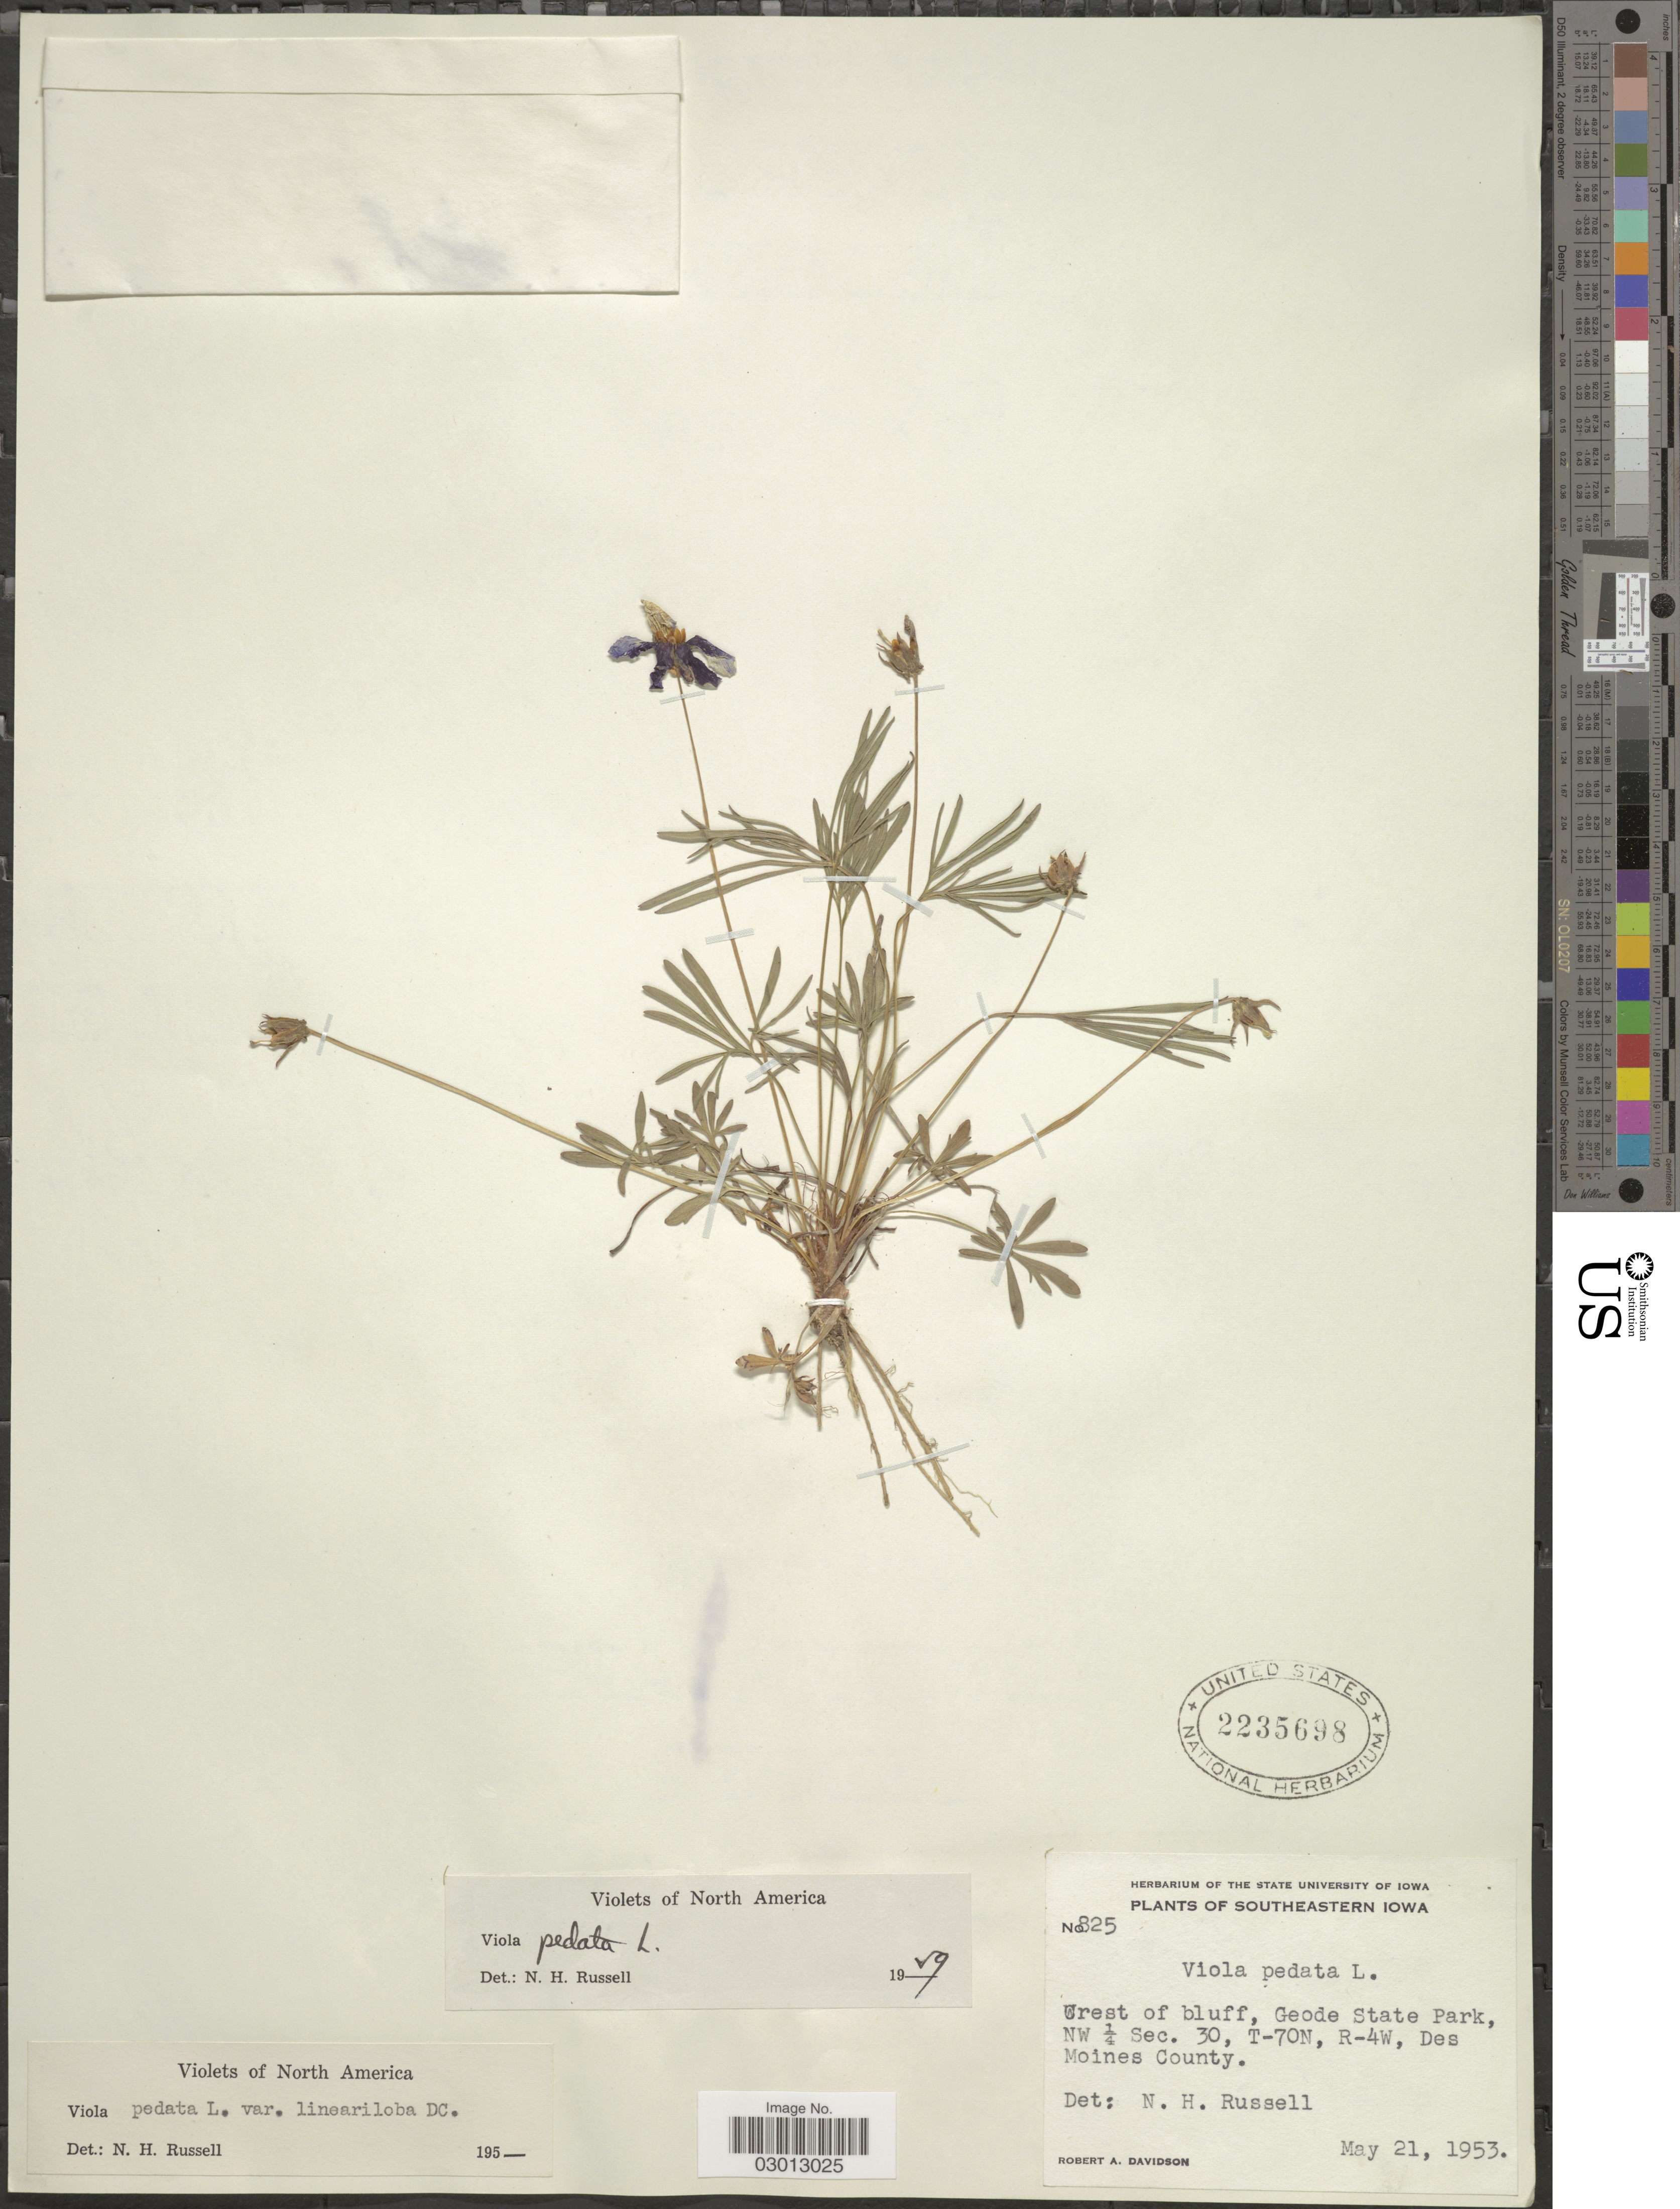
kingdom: Plantae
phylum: Tracheophyta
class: Magnoliopsida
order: Malpighiales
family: Violaceae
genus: Viola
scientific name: Viola pedata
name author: L.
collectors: R. A. Davidson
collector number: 825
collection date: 1953-05-21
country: United States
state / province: Iowa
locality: Southeastern Iowa. Crest of bluff, Geode State Park, NW ¼ Sec. 30, T-70N, R-4W, Des Moines County.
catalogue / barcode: US 2235698